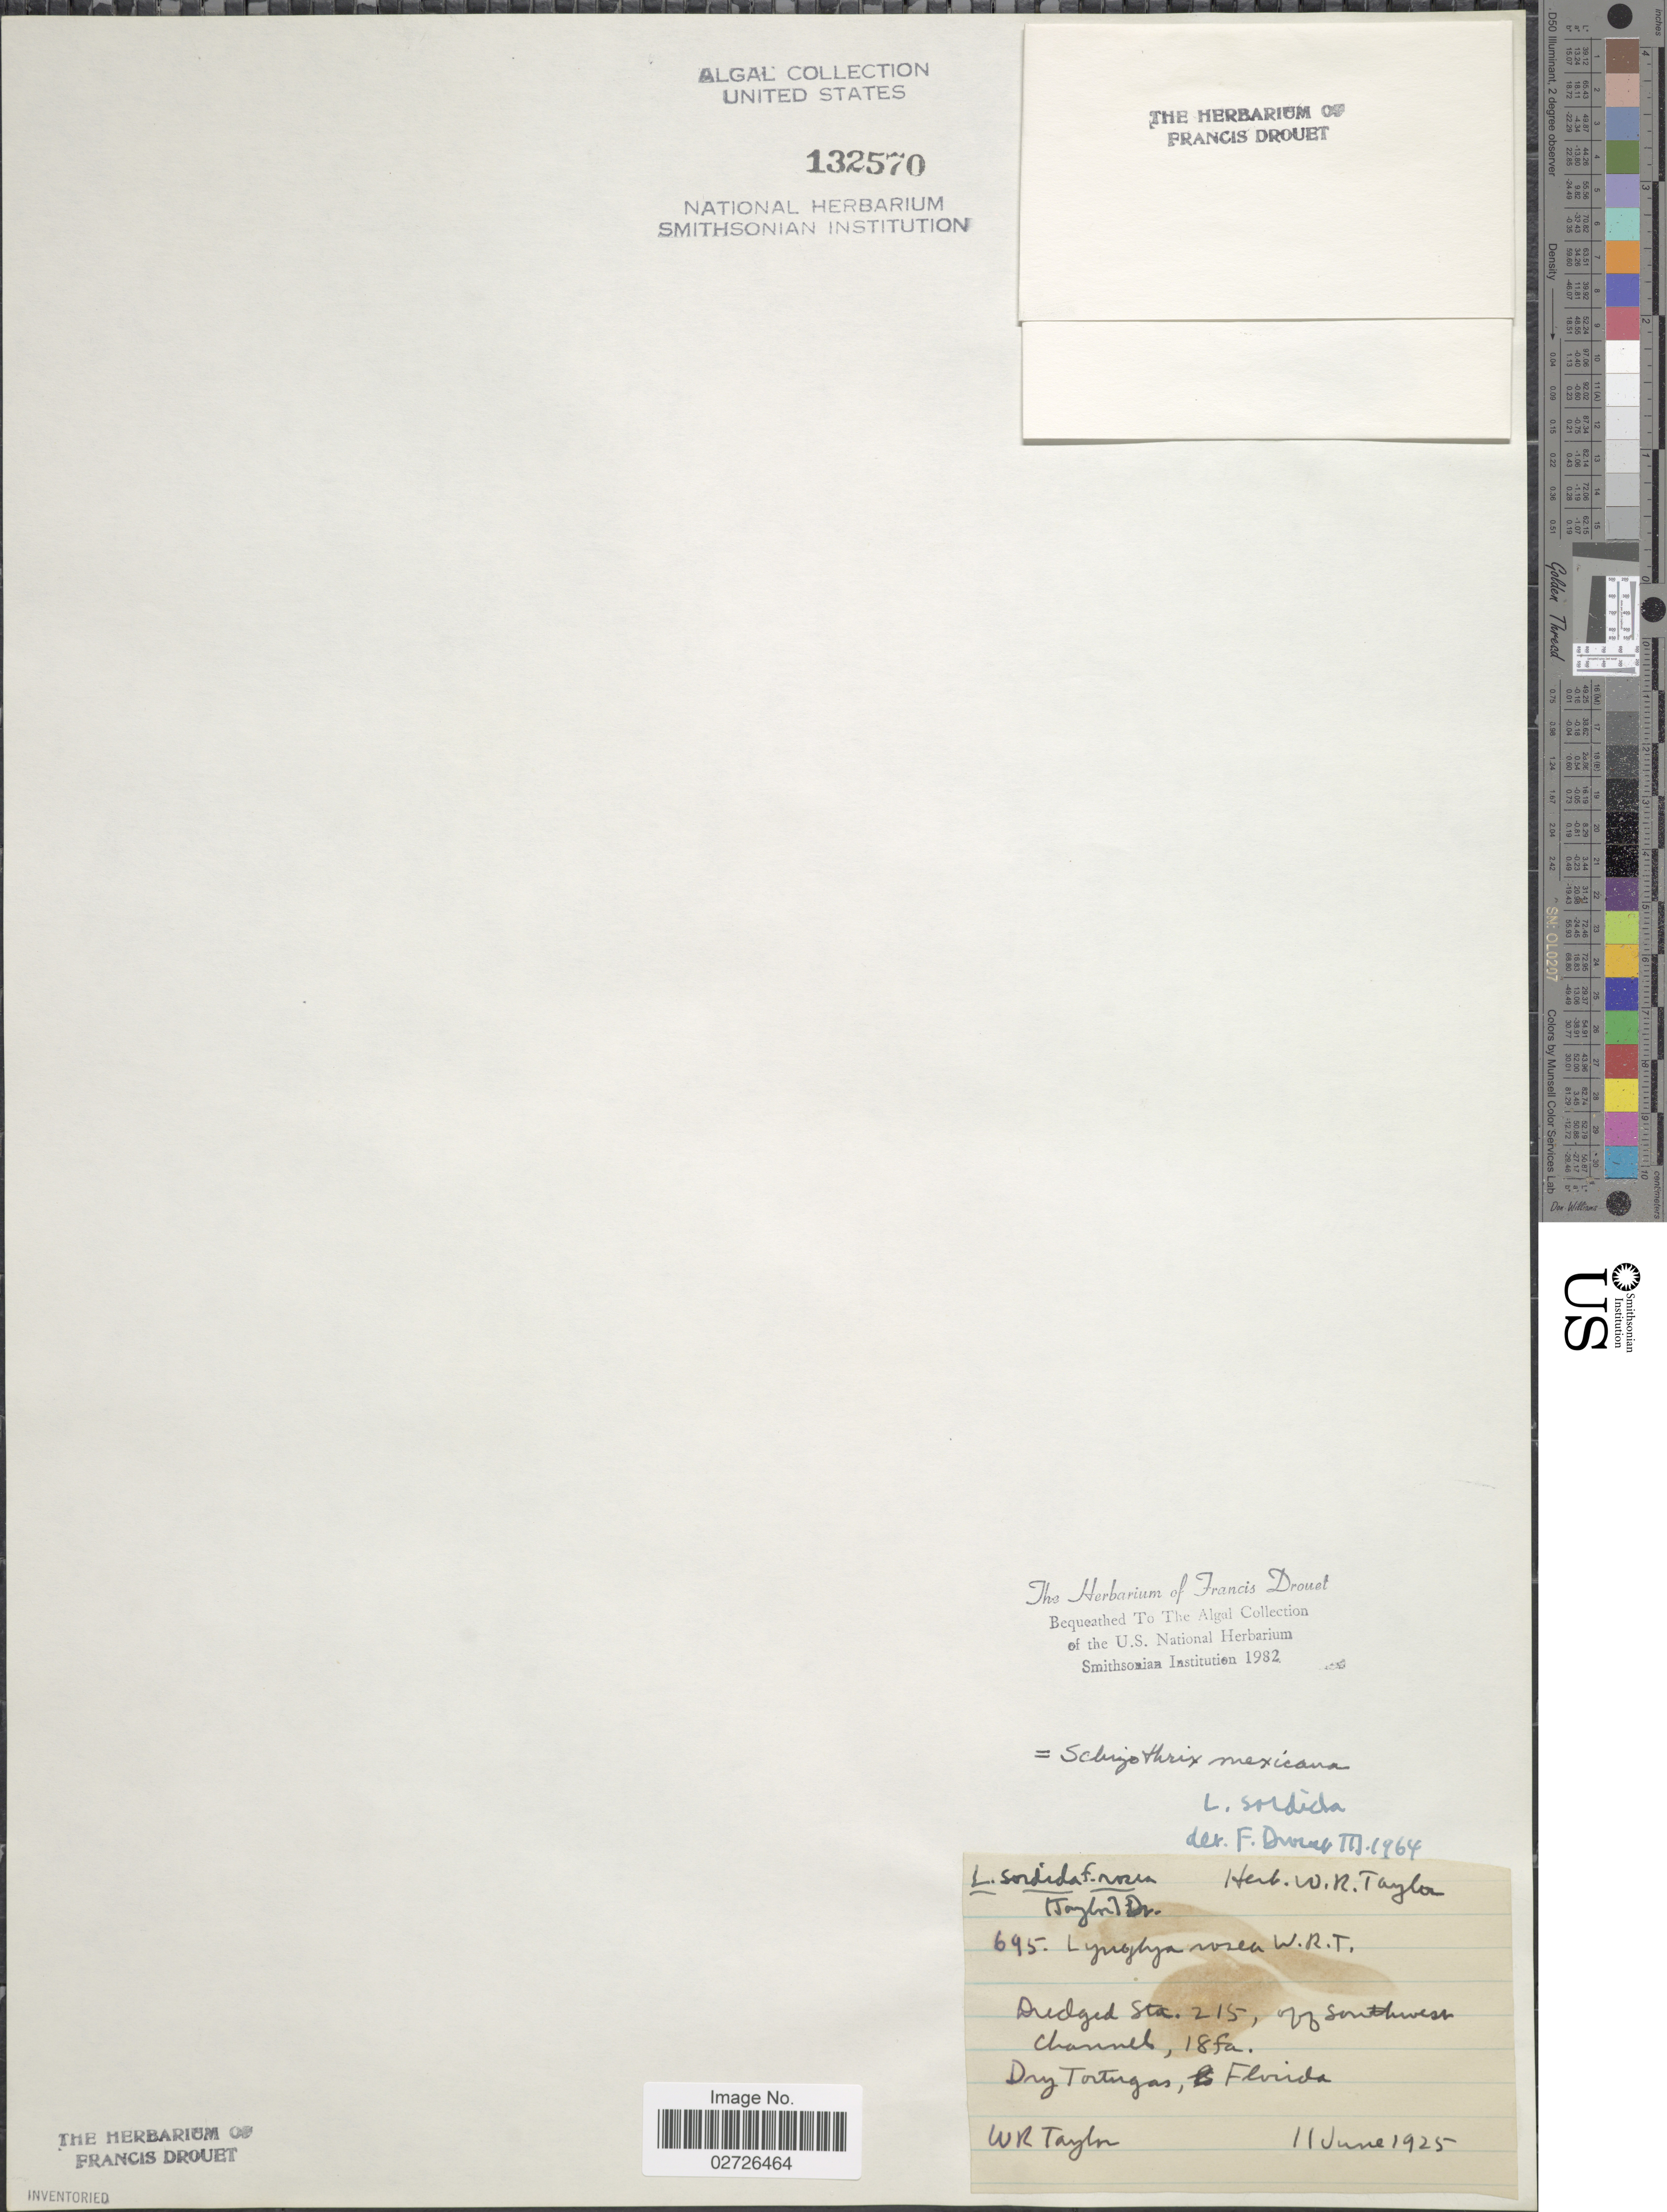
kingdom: Bacteria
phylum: Cyanobacteria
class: Cyanobacteriia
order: Leptolyngbyales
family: Trichocoleusaceae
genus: Schizothrix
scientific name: Schizothrix mexicana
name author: Gomont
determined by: Drouet, F. E.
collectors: W. R. Taylor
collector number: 695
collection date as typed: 11 June 1925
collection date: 1925-06-11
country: United States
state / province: Florida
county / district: Monroe County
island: Dry Tortugas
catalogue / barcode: US 132570